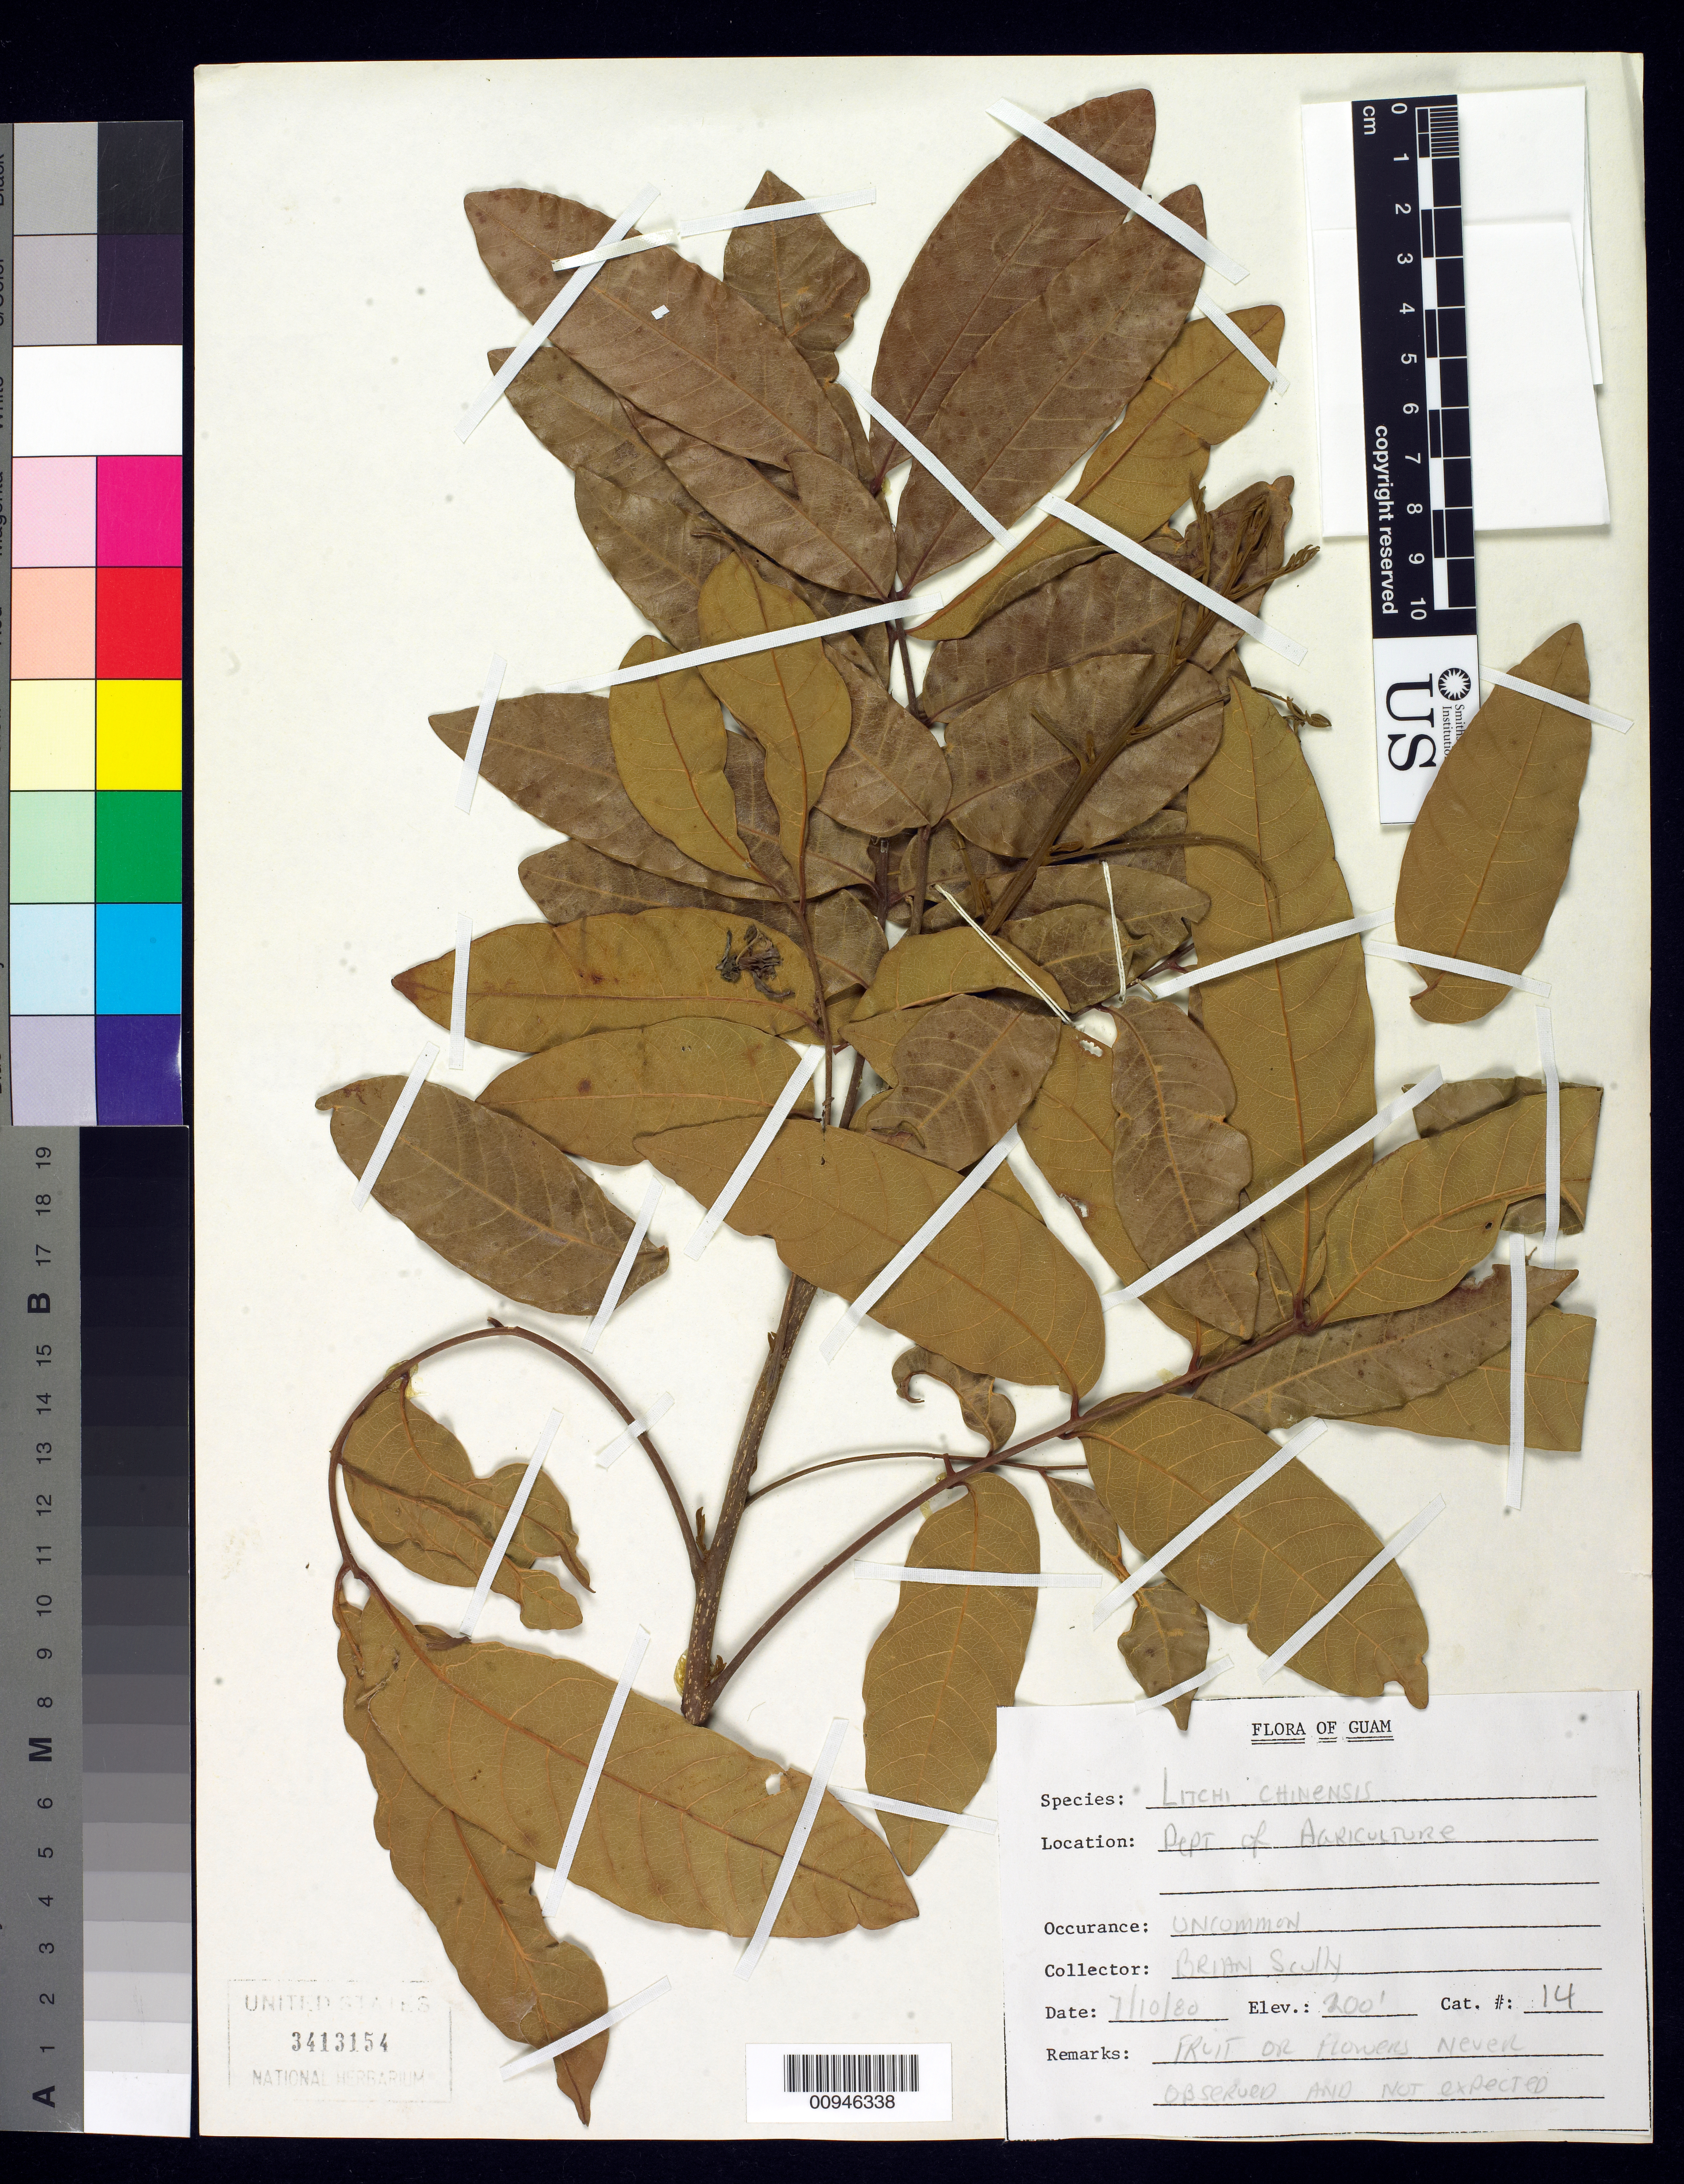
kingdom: Plantae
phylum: Tracheophyta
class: Magnoliopsida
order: Sapindales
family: Sapindaceae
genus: Litchi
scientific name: Litchi chinensis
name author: Sonn.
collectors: B. Scully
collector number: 14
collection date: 1980-07-10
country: Guam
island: Guam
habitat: Uncommon.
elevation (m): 61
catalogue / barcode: US 3413154